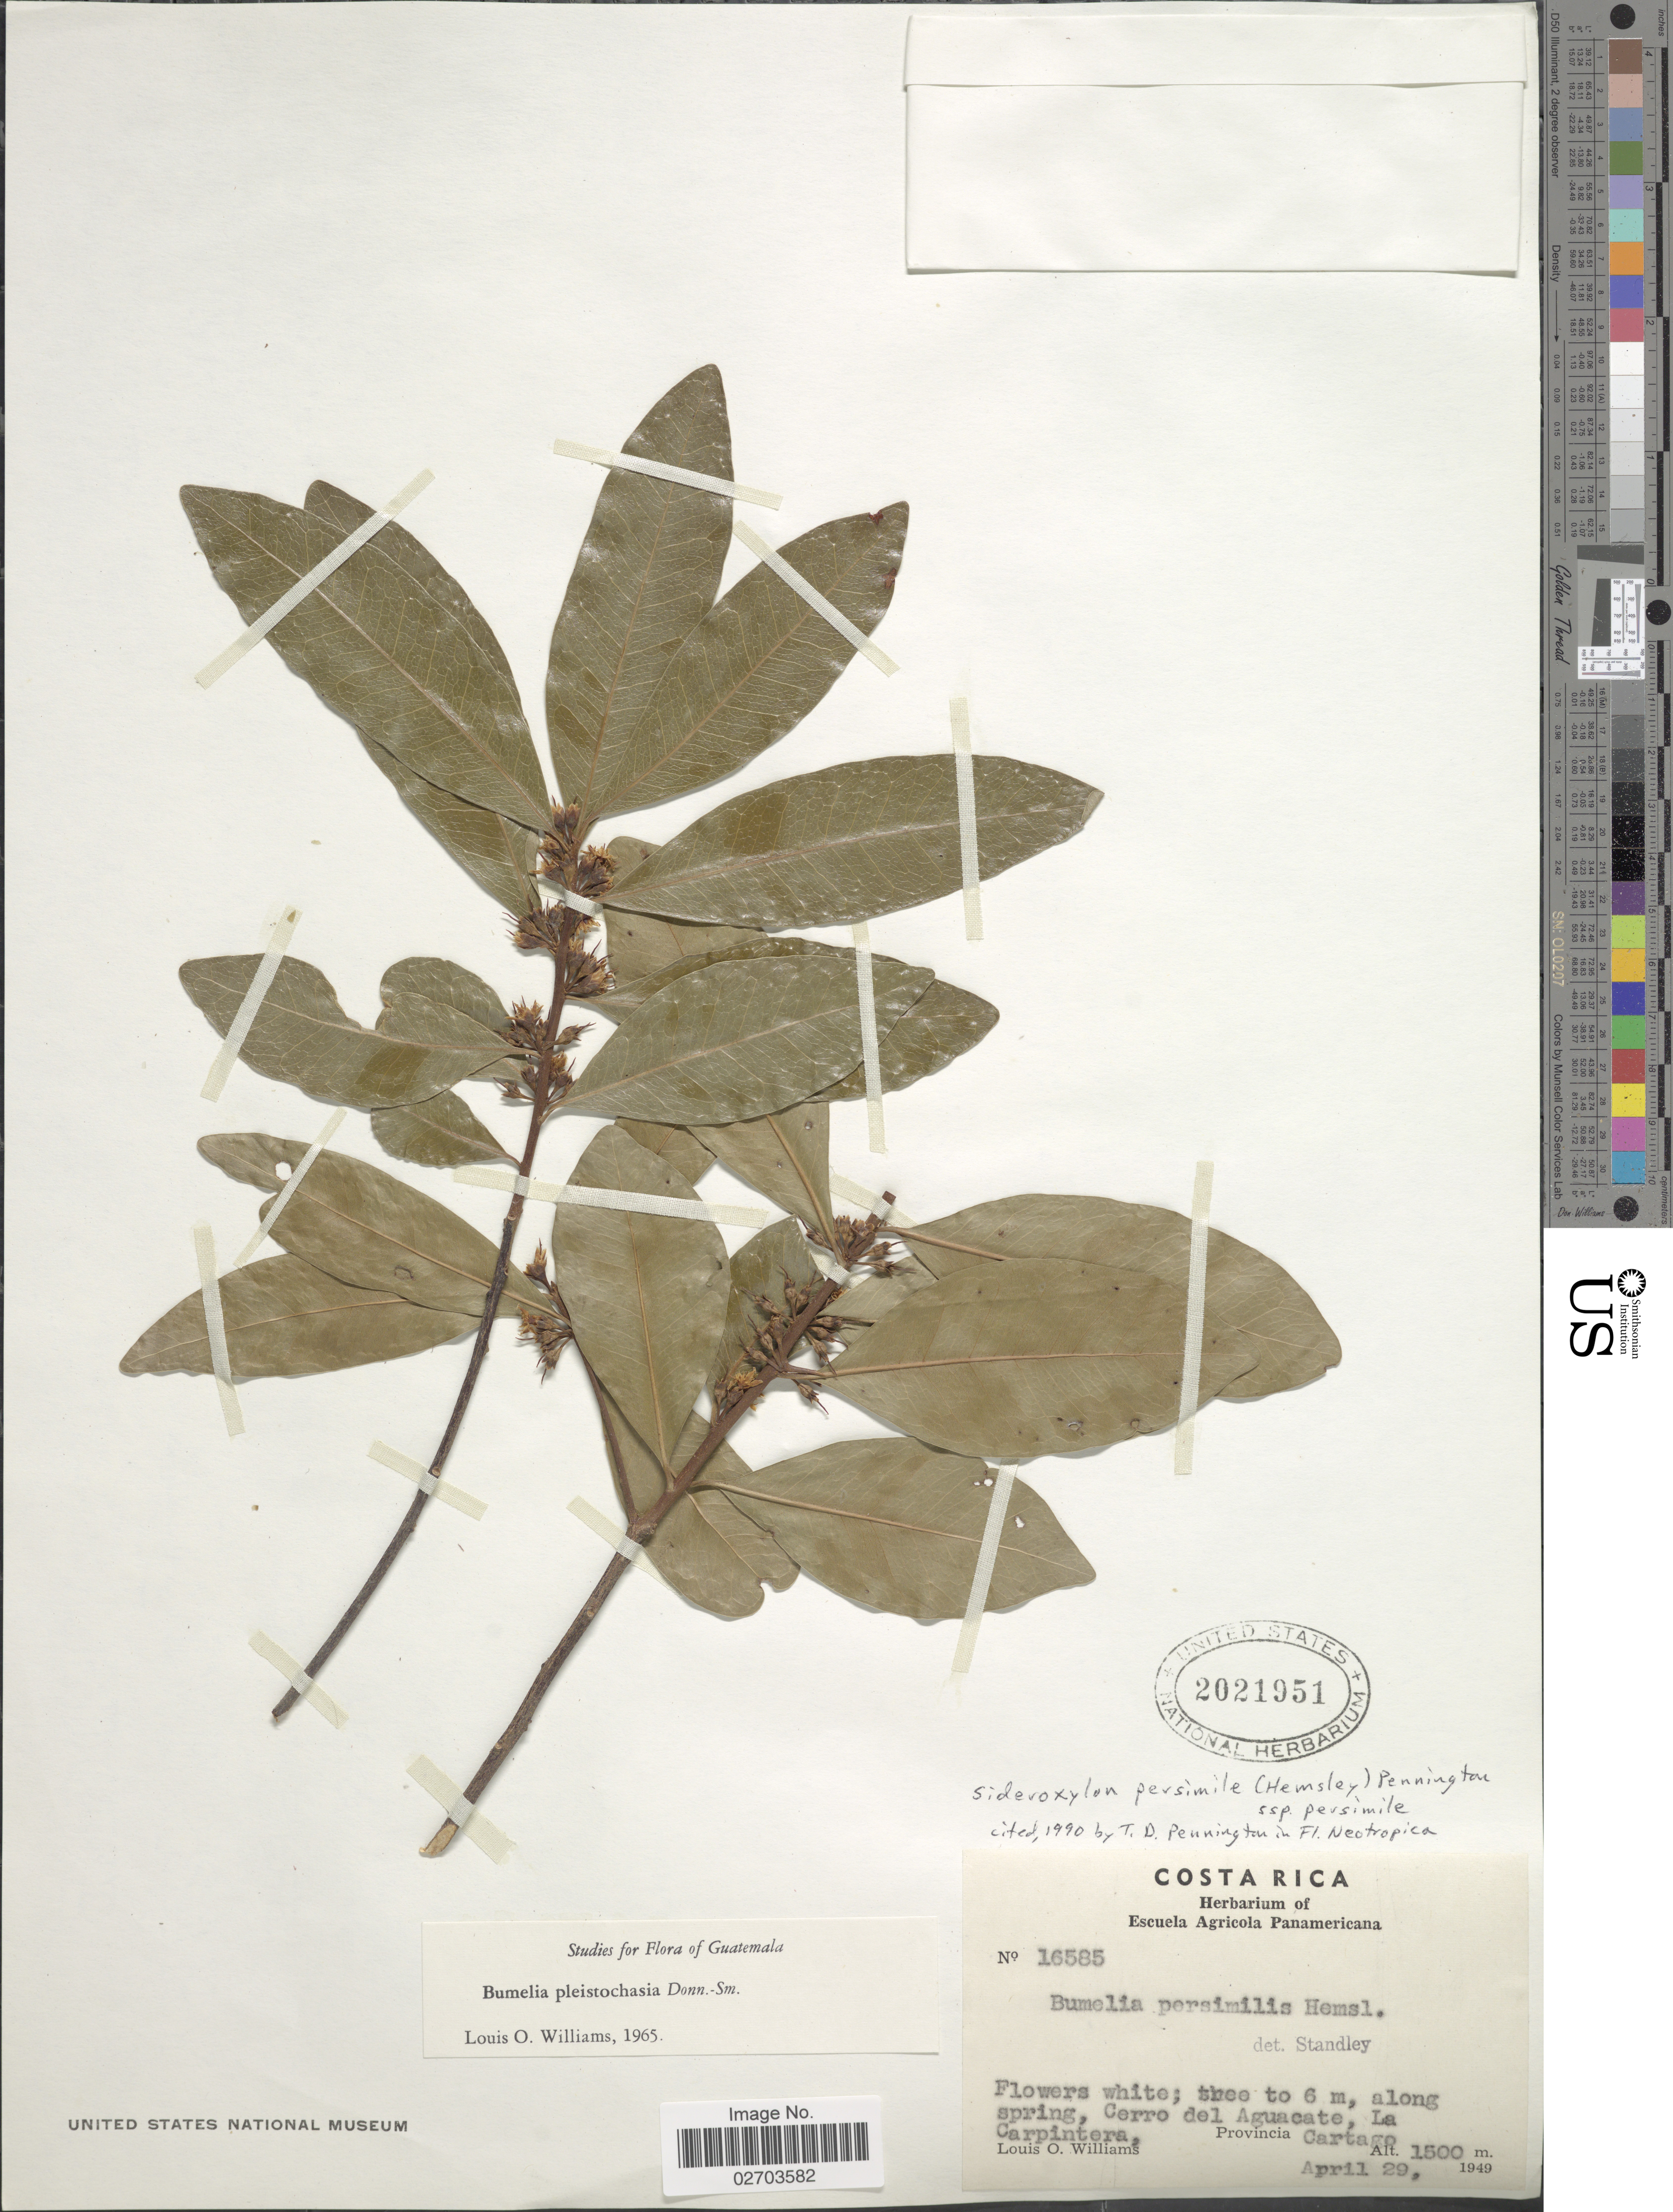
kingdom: Plantae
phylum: Tracheophyta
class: Magnoliopsida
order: Ericales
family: Sapotaceae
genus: Sideroxylon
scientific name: Sideroxylon persimile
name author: (Hemsl.) T.D. Penn.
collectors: L. O. Williams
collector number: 16585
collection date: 1949-04-29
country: Costa Rica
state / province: Cartago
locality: Along spring, Cerro del Aguacate, La Carpintera.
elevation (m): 1500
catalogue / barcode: US 2021951